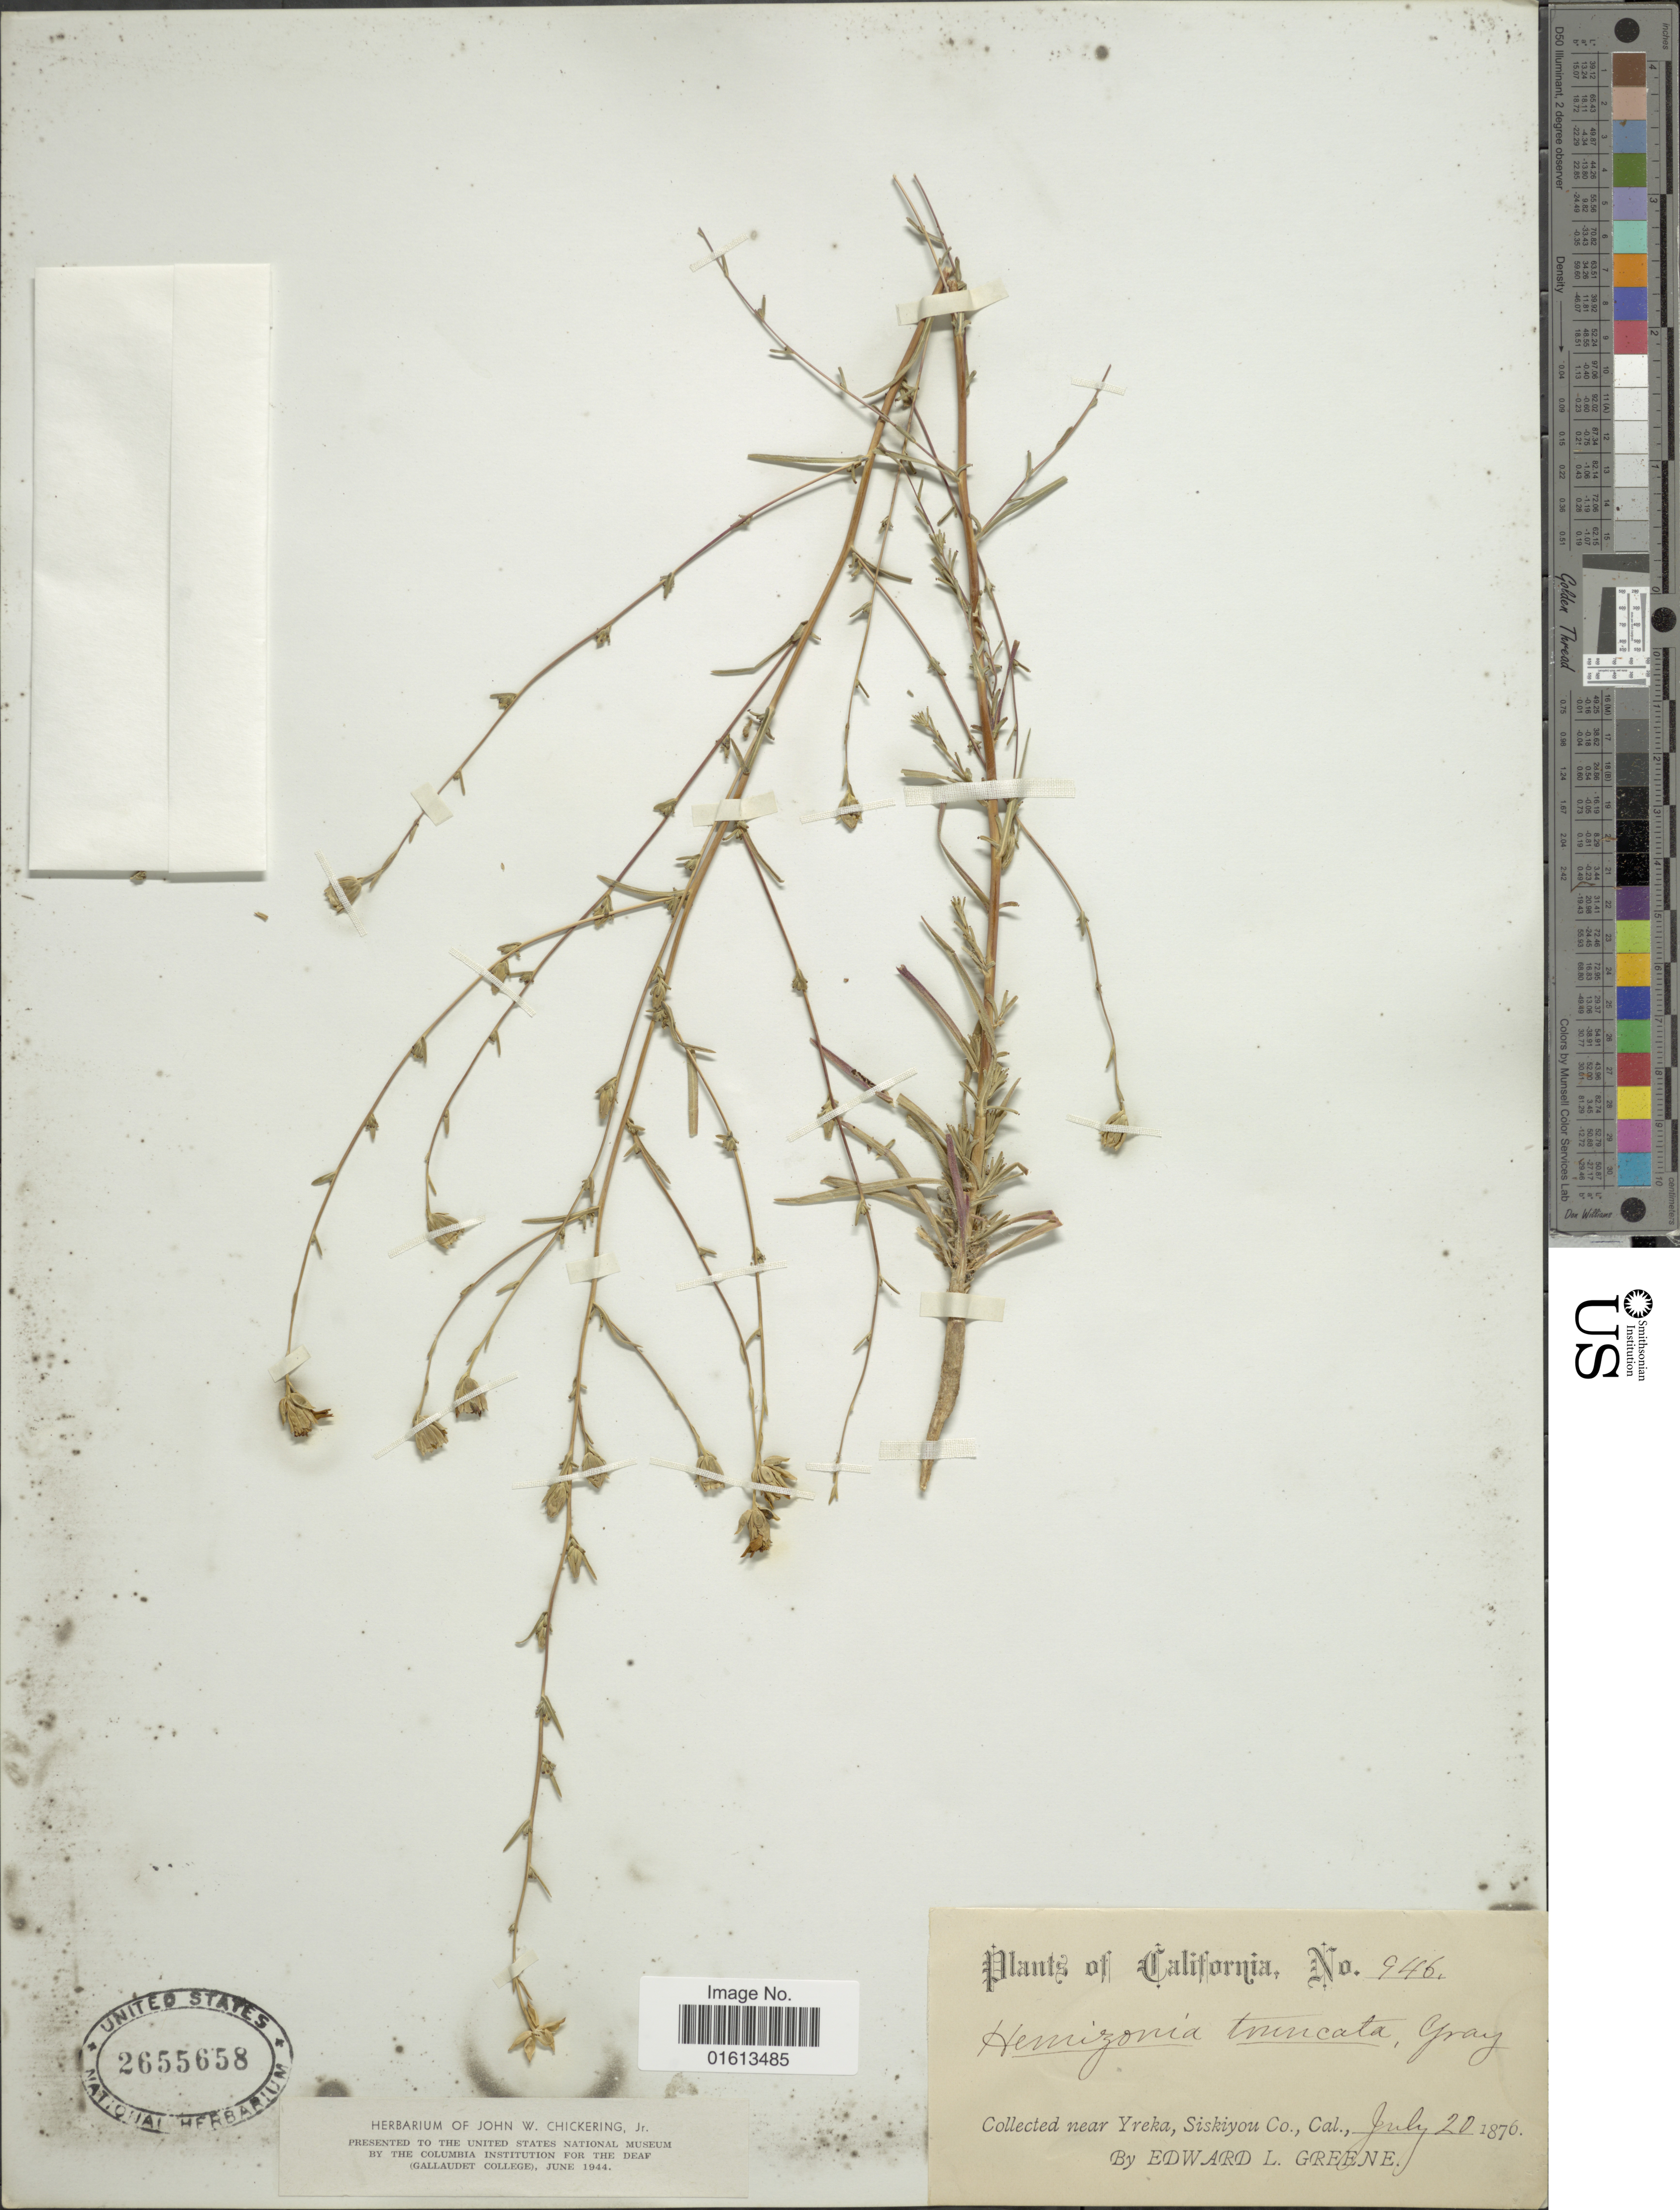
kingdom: Plantae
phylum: Tracheophyta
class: Magnoliopsida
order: Asterales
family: Asteraceae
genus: Hemizonia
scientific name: Hemizonia truncata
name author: (DC.) A. Gray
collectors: E. L. Greene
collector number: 946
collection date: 1867-07-20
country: United States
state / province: California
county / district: Siskiyou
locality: Yreka, Siskiyou Co., Cal.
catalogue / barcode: US 2655658